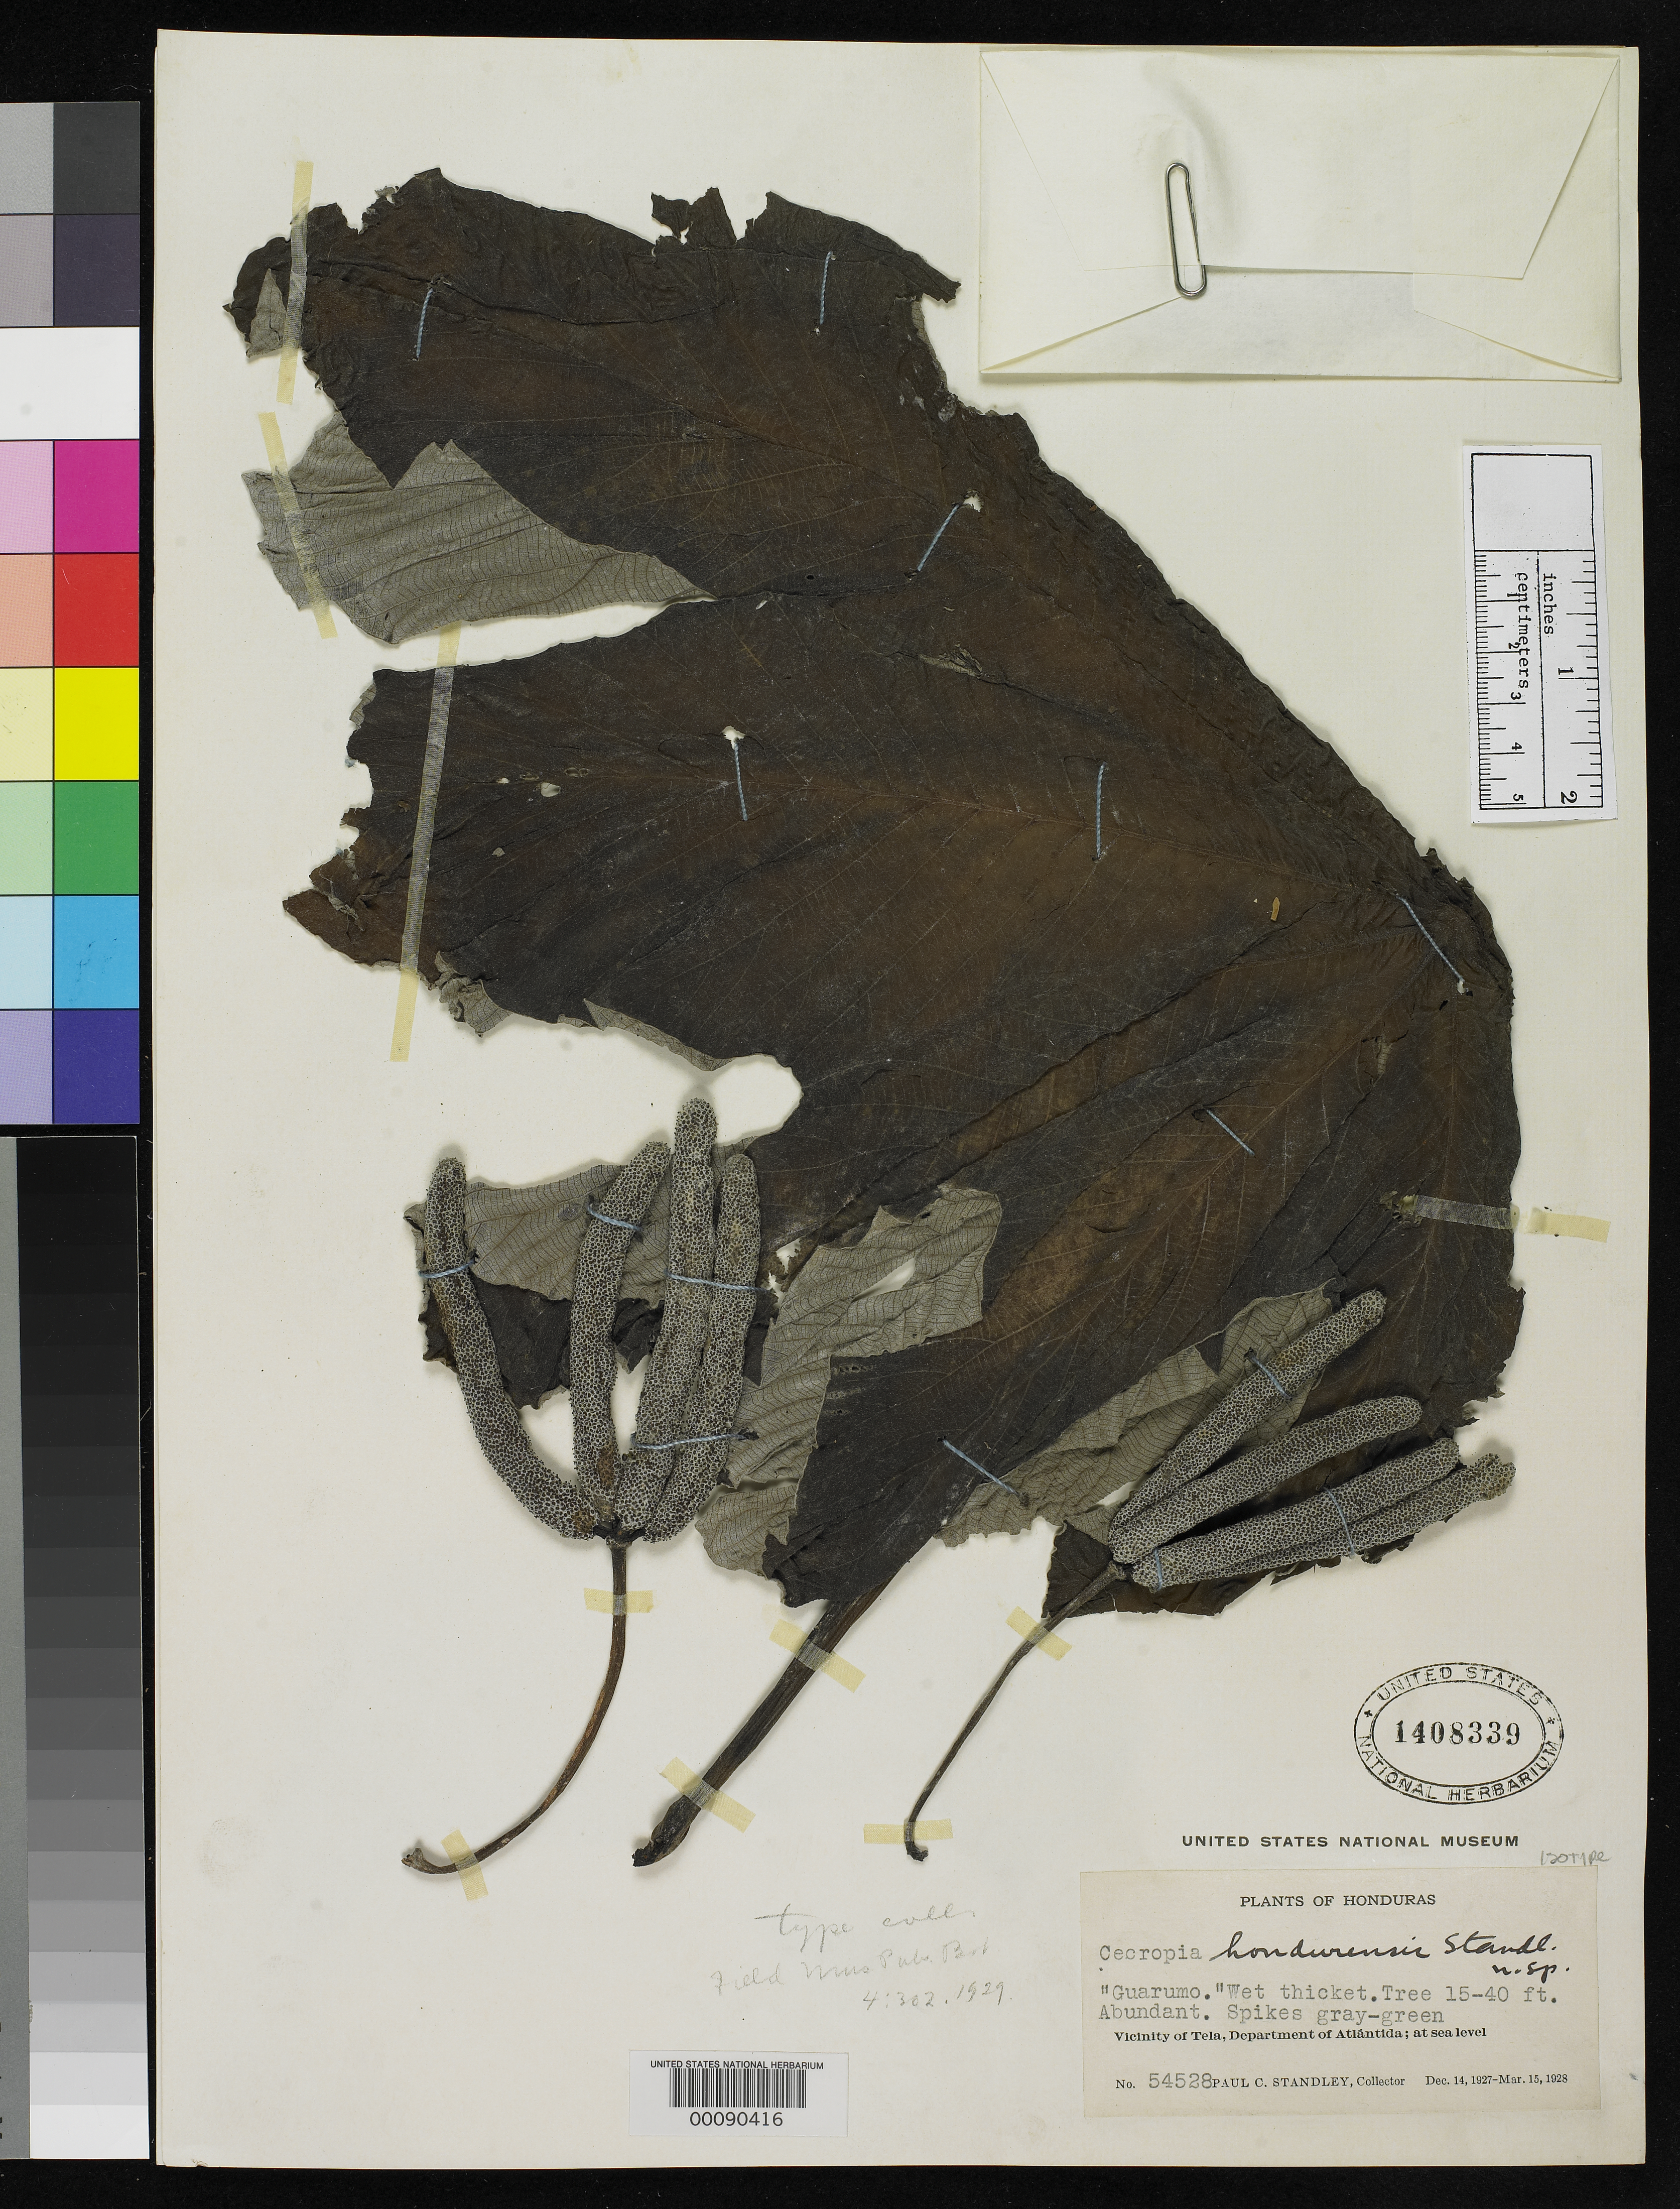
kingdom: Plantae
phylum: Tracheophyta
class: Magnoliopsida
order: Rosales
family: Urticaceae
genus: Cecropia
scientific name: Cecropia hondurensis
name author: Standl.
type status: Isotype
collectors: P. C. Standley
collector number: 54528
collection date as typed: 13 Jan 1928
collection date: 1928-01-13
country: Honduras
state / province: Atlántida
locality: Near Tela.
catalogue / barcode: US 1408339